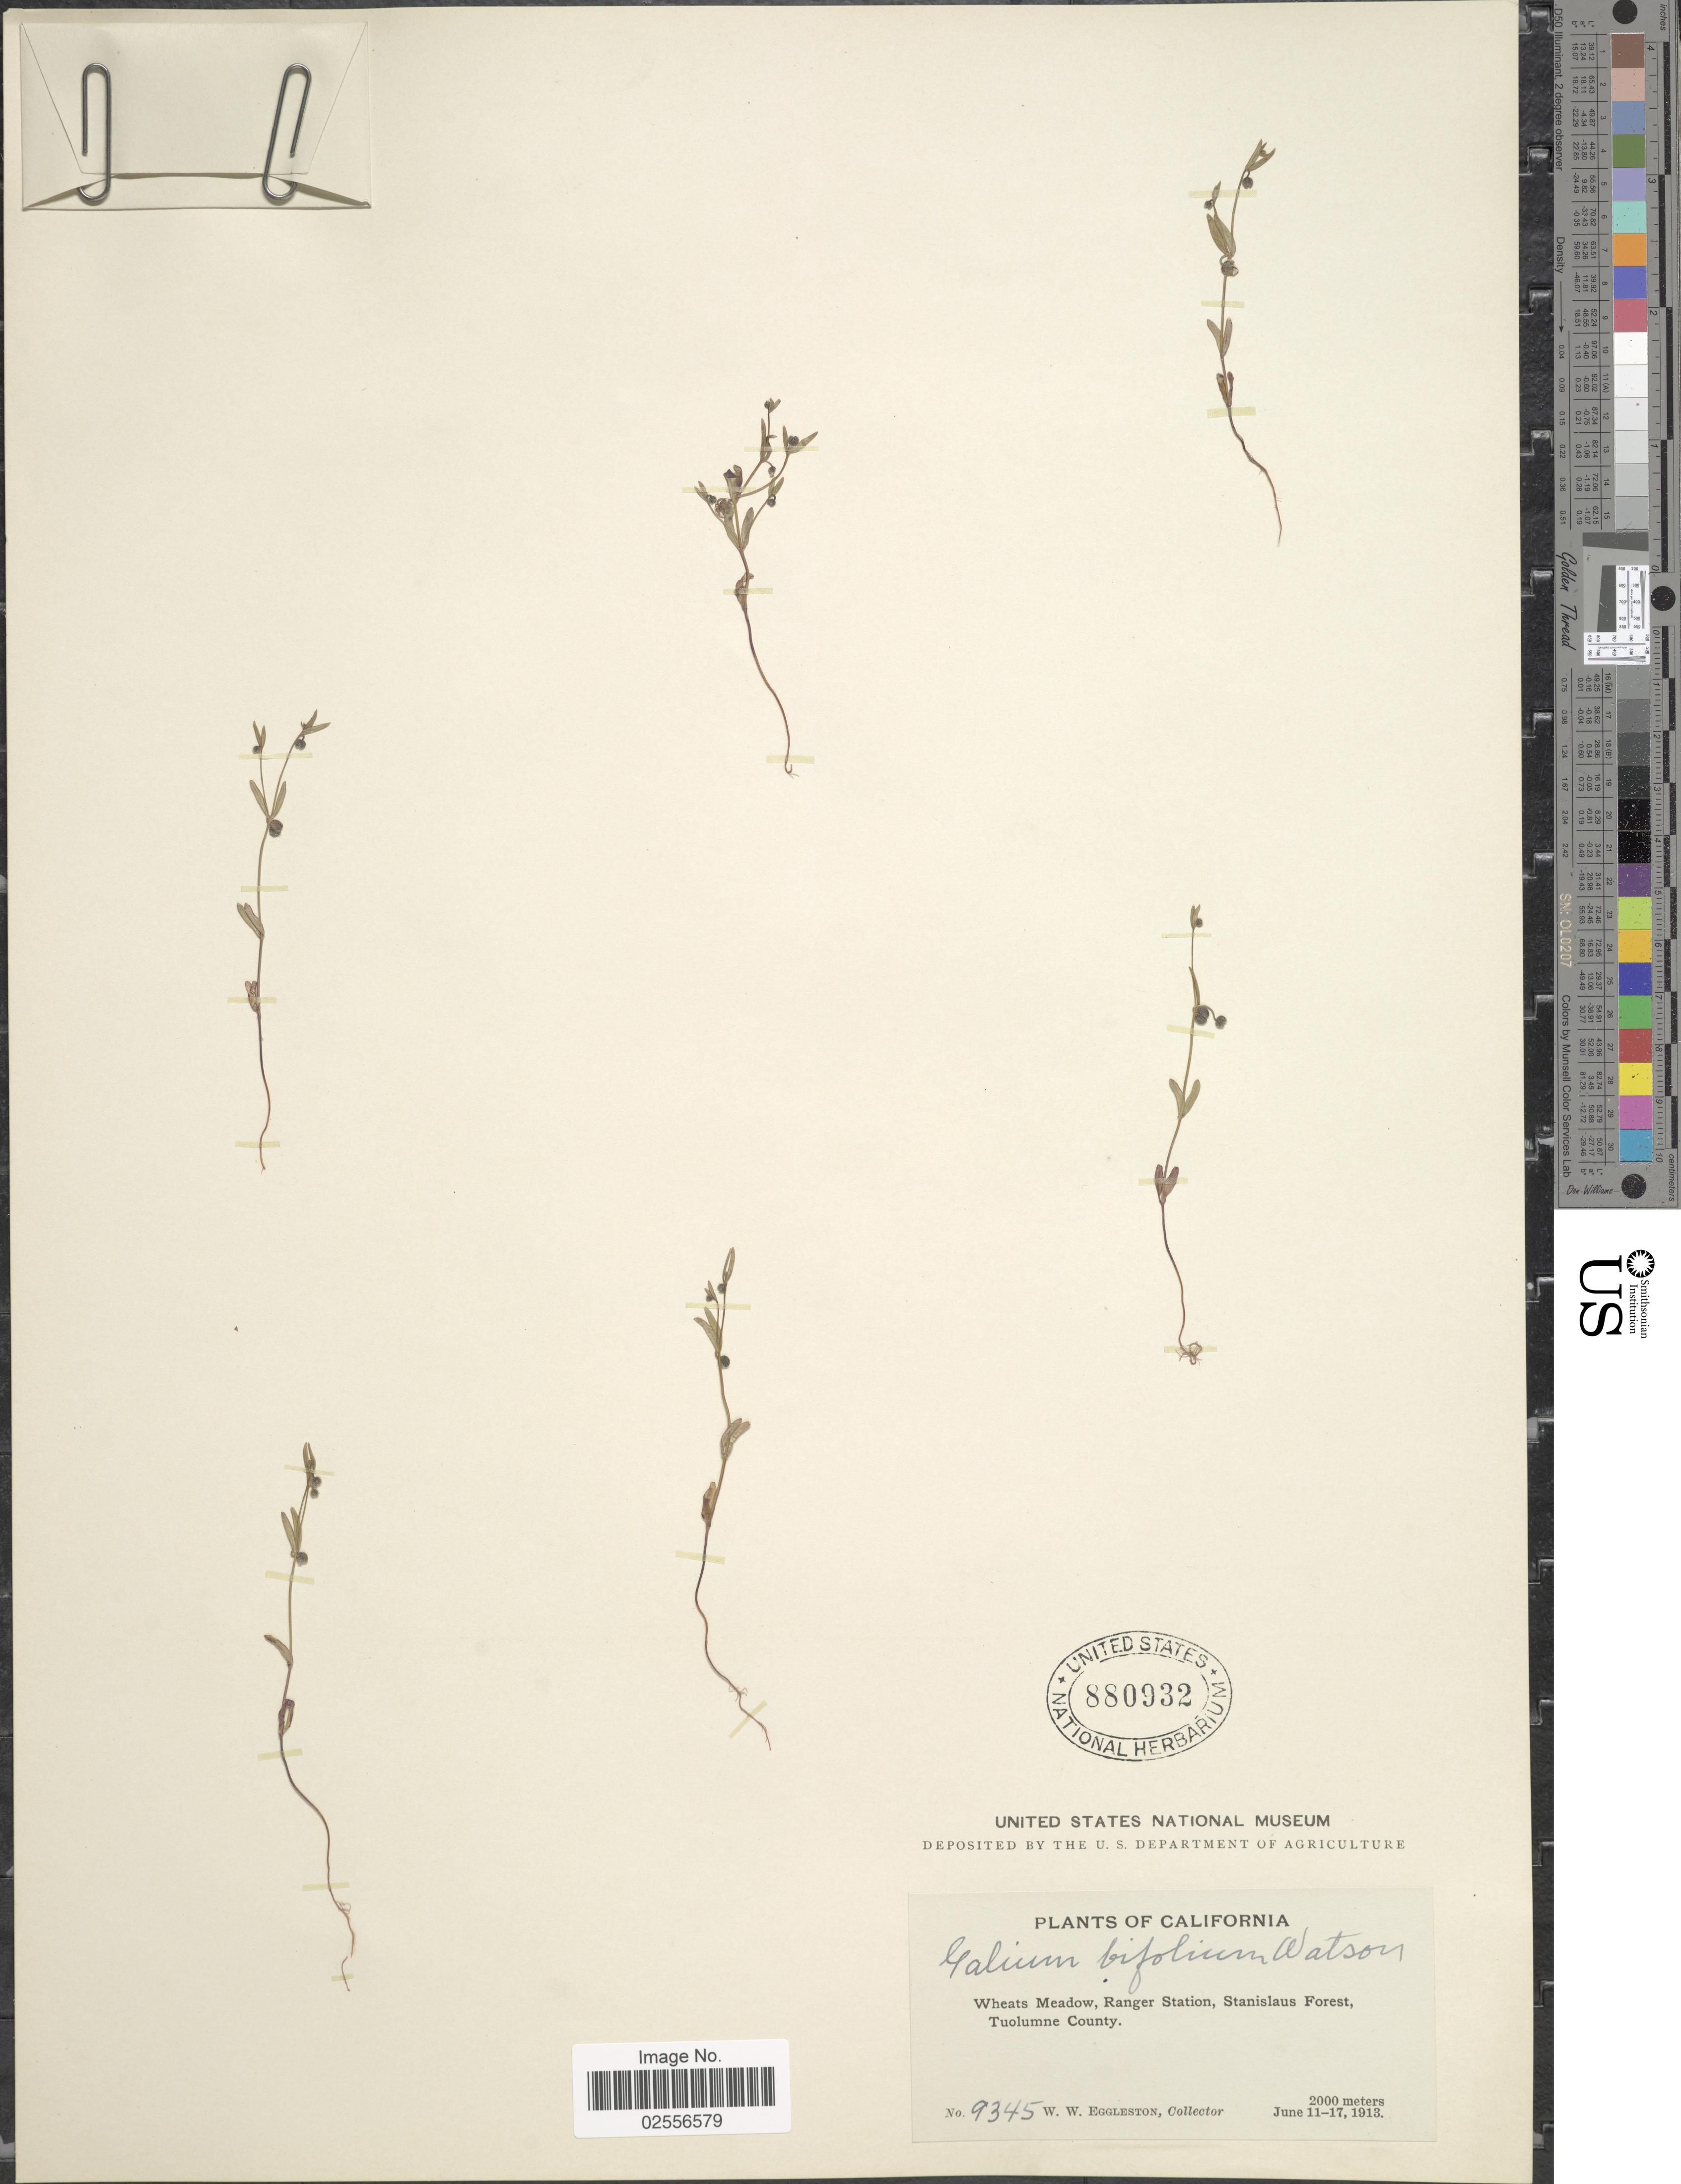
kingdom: Plantae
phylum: Tracheophyta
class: Magnoliopsida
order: Gentianales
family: Rubiaceae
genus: Galium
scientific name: Galium bifolium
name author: S. Watson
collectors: W. W. Eggleston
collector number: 9345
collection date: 1913-06-11/1913-06-17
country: United States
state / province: California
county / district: Tuolumne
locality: Wheats Meadow, Ranger Station, Stanislaus Forest, Tuolumne County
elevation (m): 2000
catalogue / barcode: US 880932